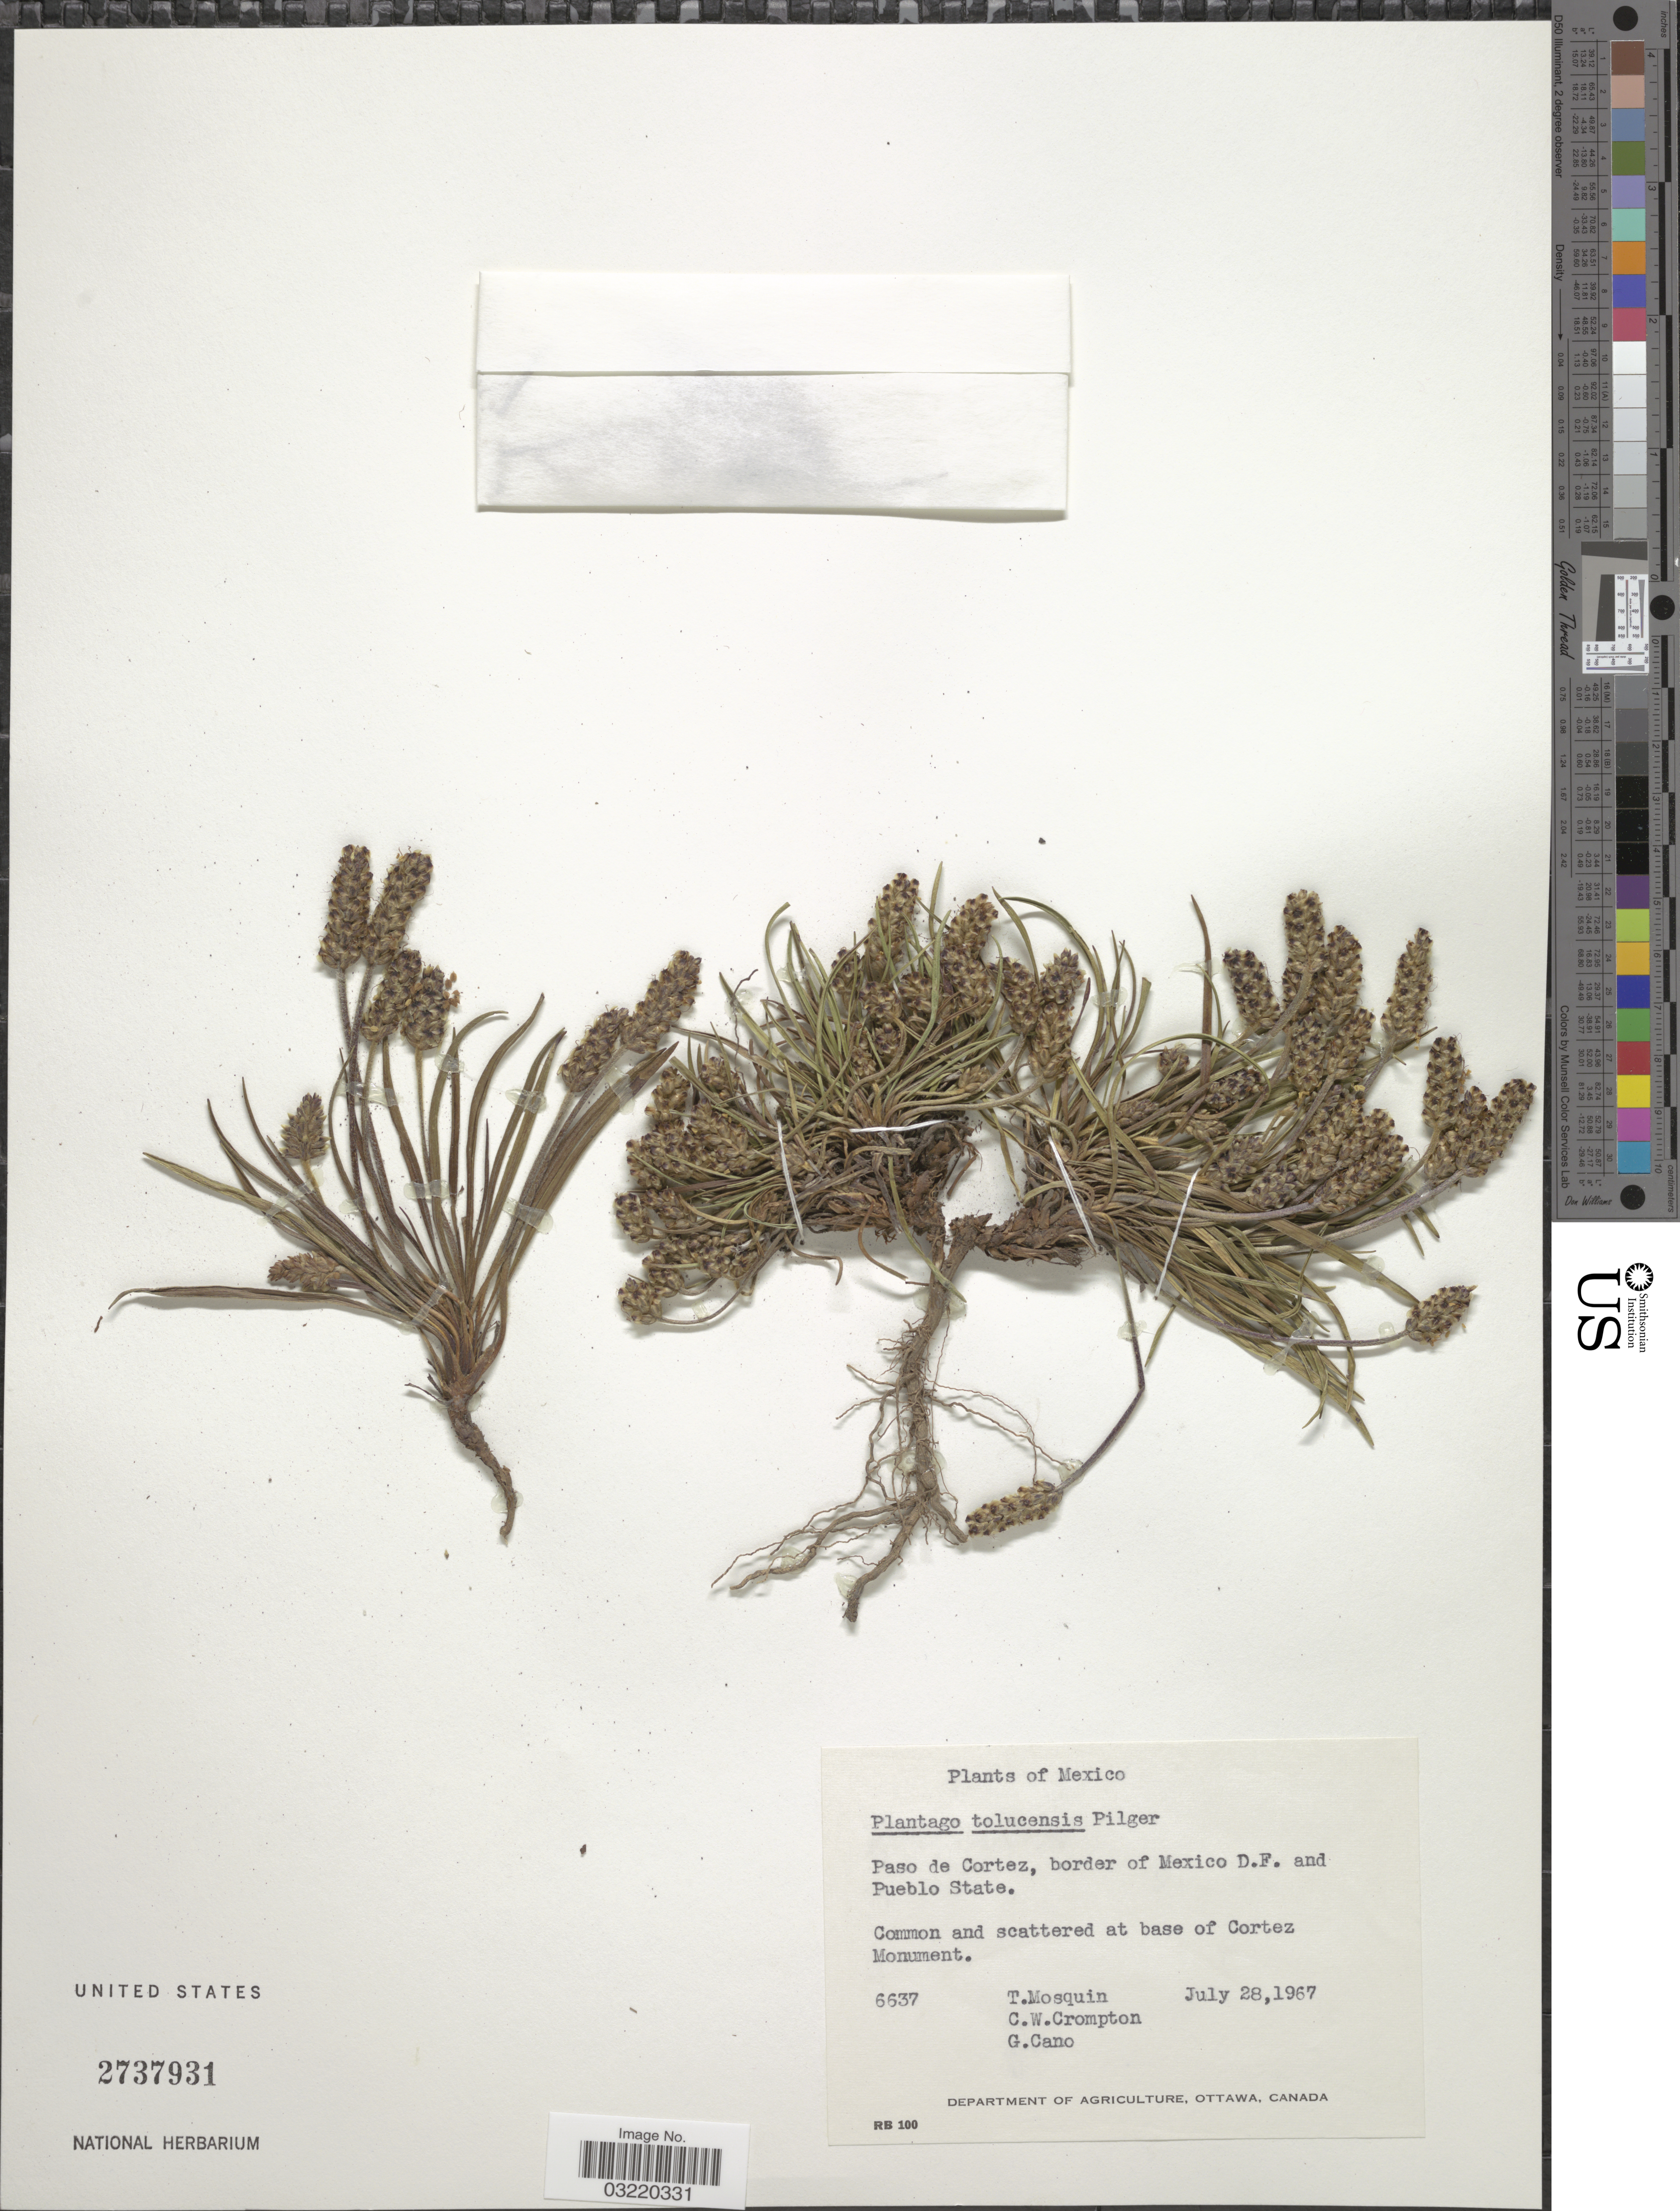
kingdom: Plantae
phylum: Tracheophyta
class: Magnoliopsida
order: Lamiales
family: Plantaginaceae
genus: Plantago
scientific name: Plantago tolucensis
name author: Pilg.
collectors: T. Mosquin, C. W. Crompton & G. Cano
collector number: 6637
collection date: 1967-07-28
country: Mexico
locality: Paso de Cortez, border of Mexico D. F. and Pueblo State.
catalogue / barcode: US 2737931